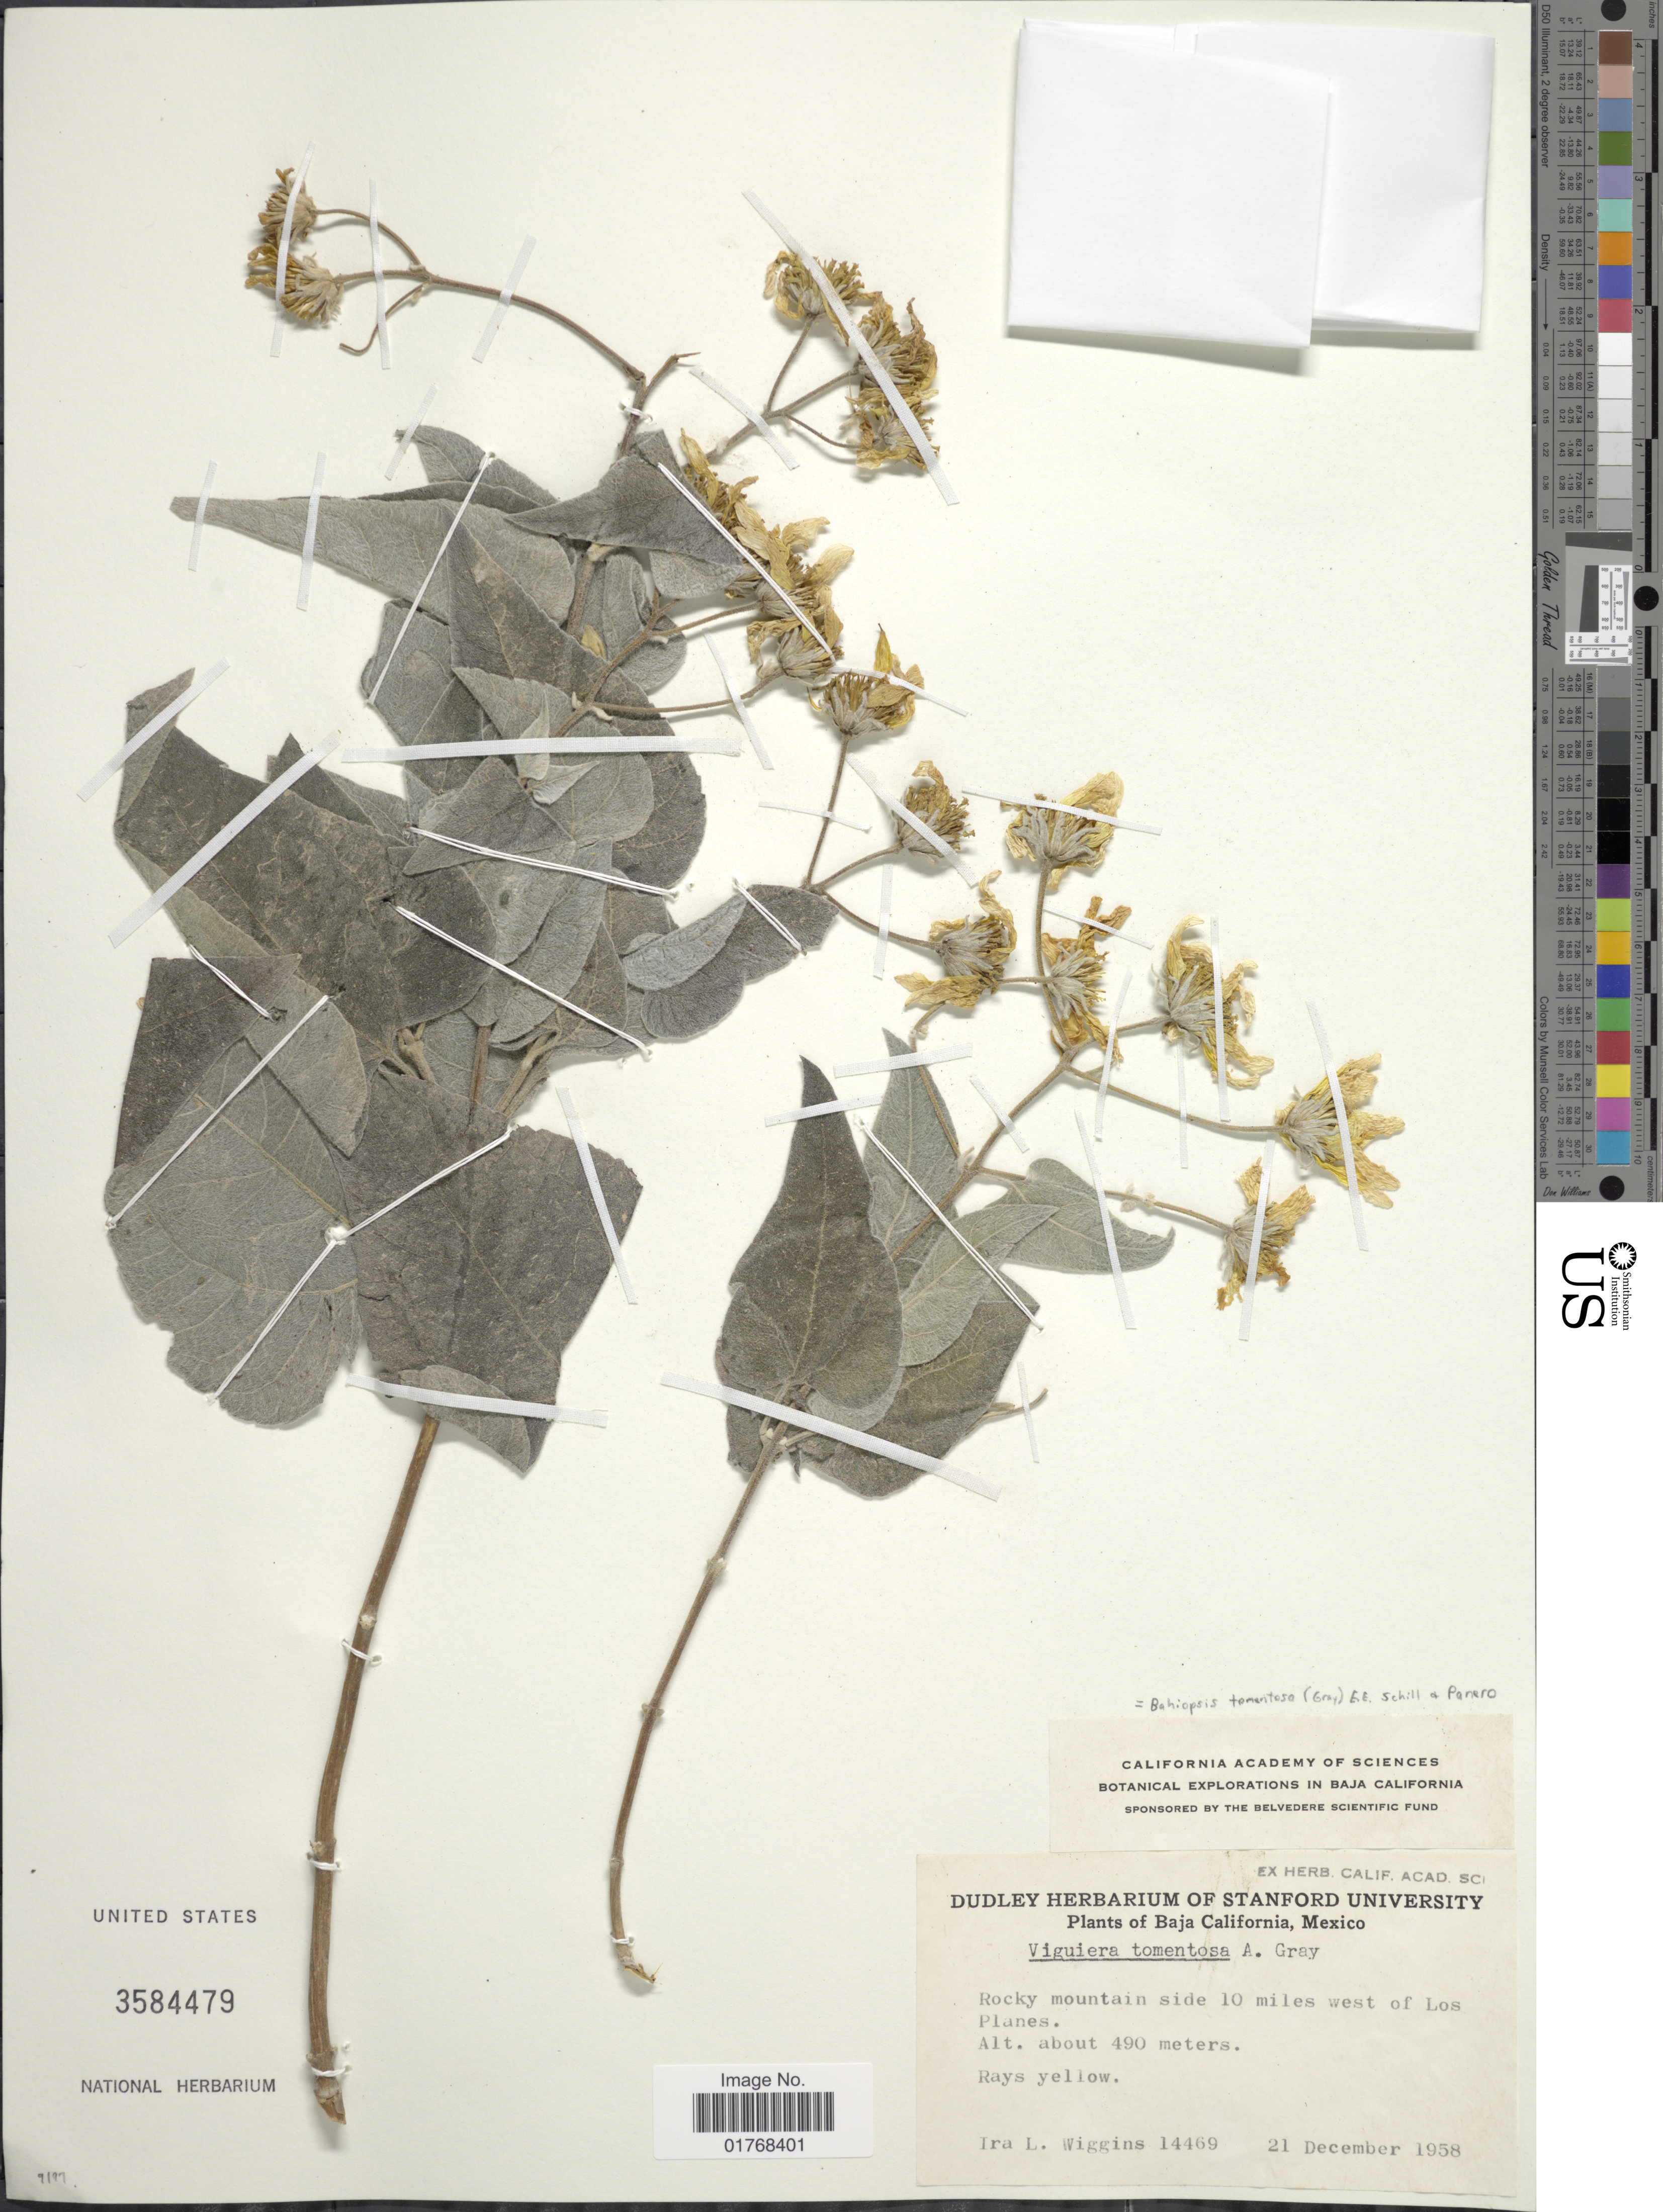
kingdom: Plantae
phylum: Tracheophyta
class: Magnoliopsida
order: Asterales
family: Asteraceae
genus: Viguiera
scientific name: Viguiera tomentosa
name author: A. Gray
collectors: I. L. Wiggins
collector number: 14469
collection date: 1958-12-21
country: Mexico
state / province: Baja California Sur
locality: Rocky mountain side 10 miles west of Los Planes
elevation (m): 490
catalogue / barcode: US 3584479